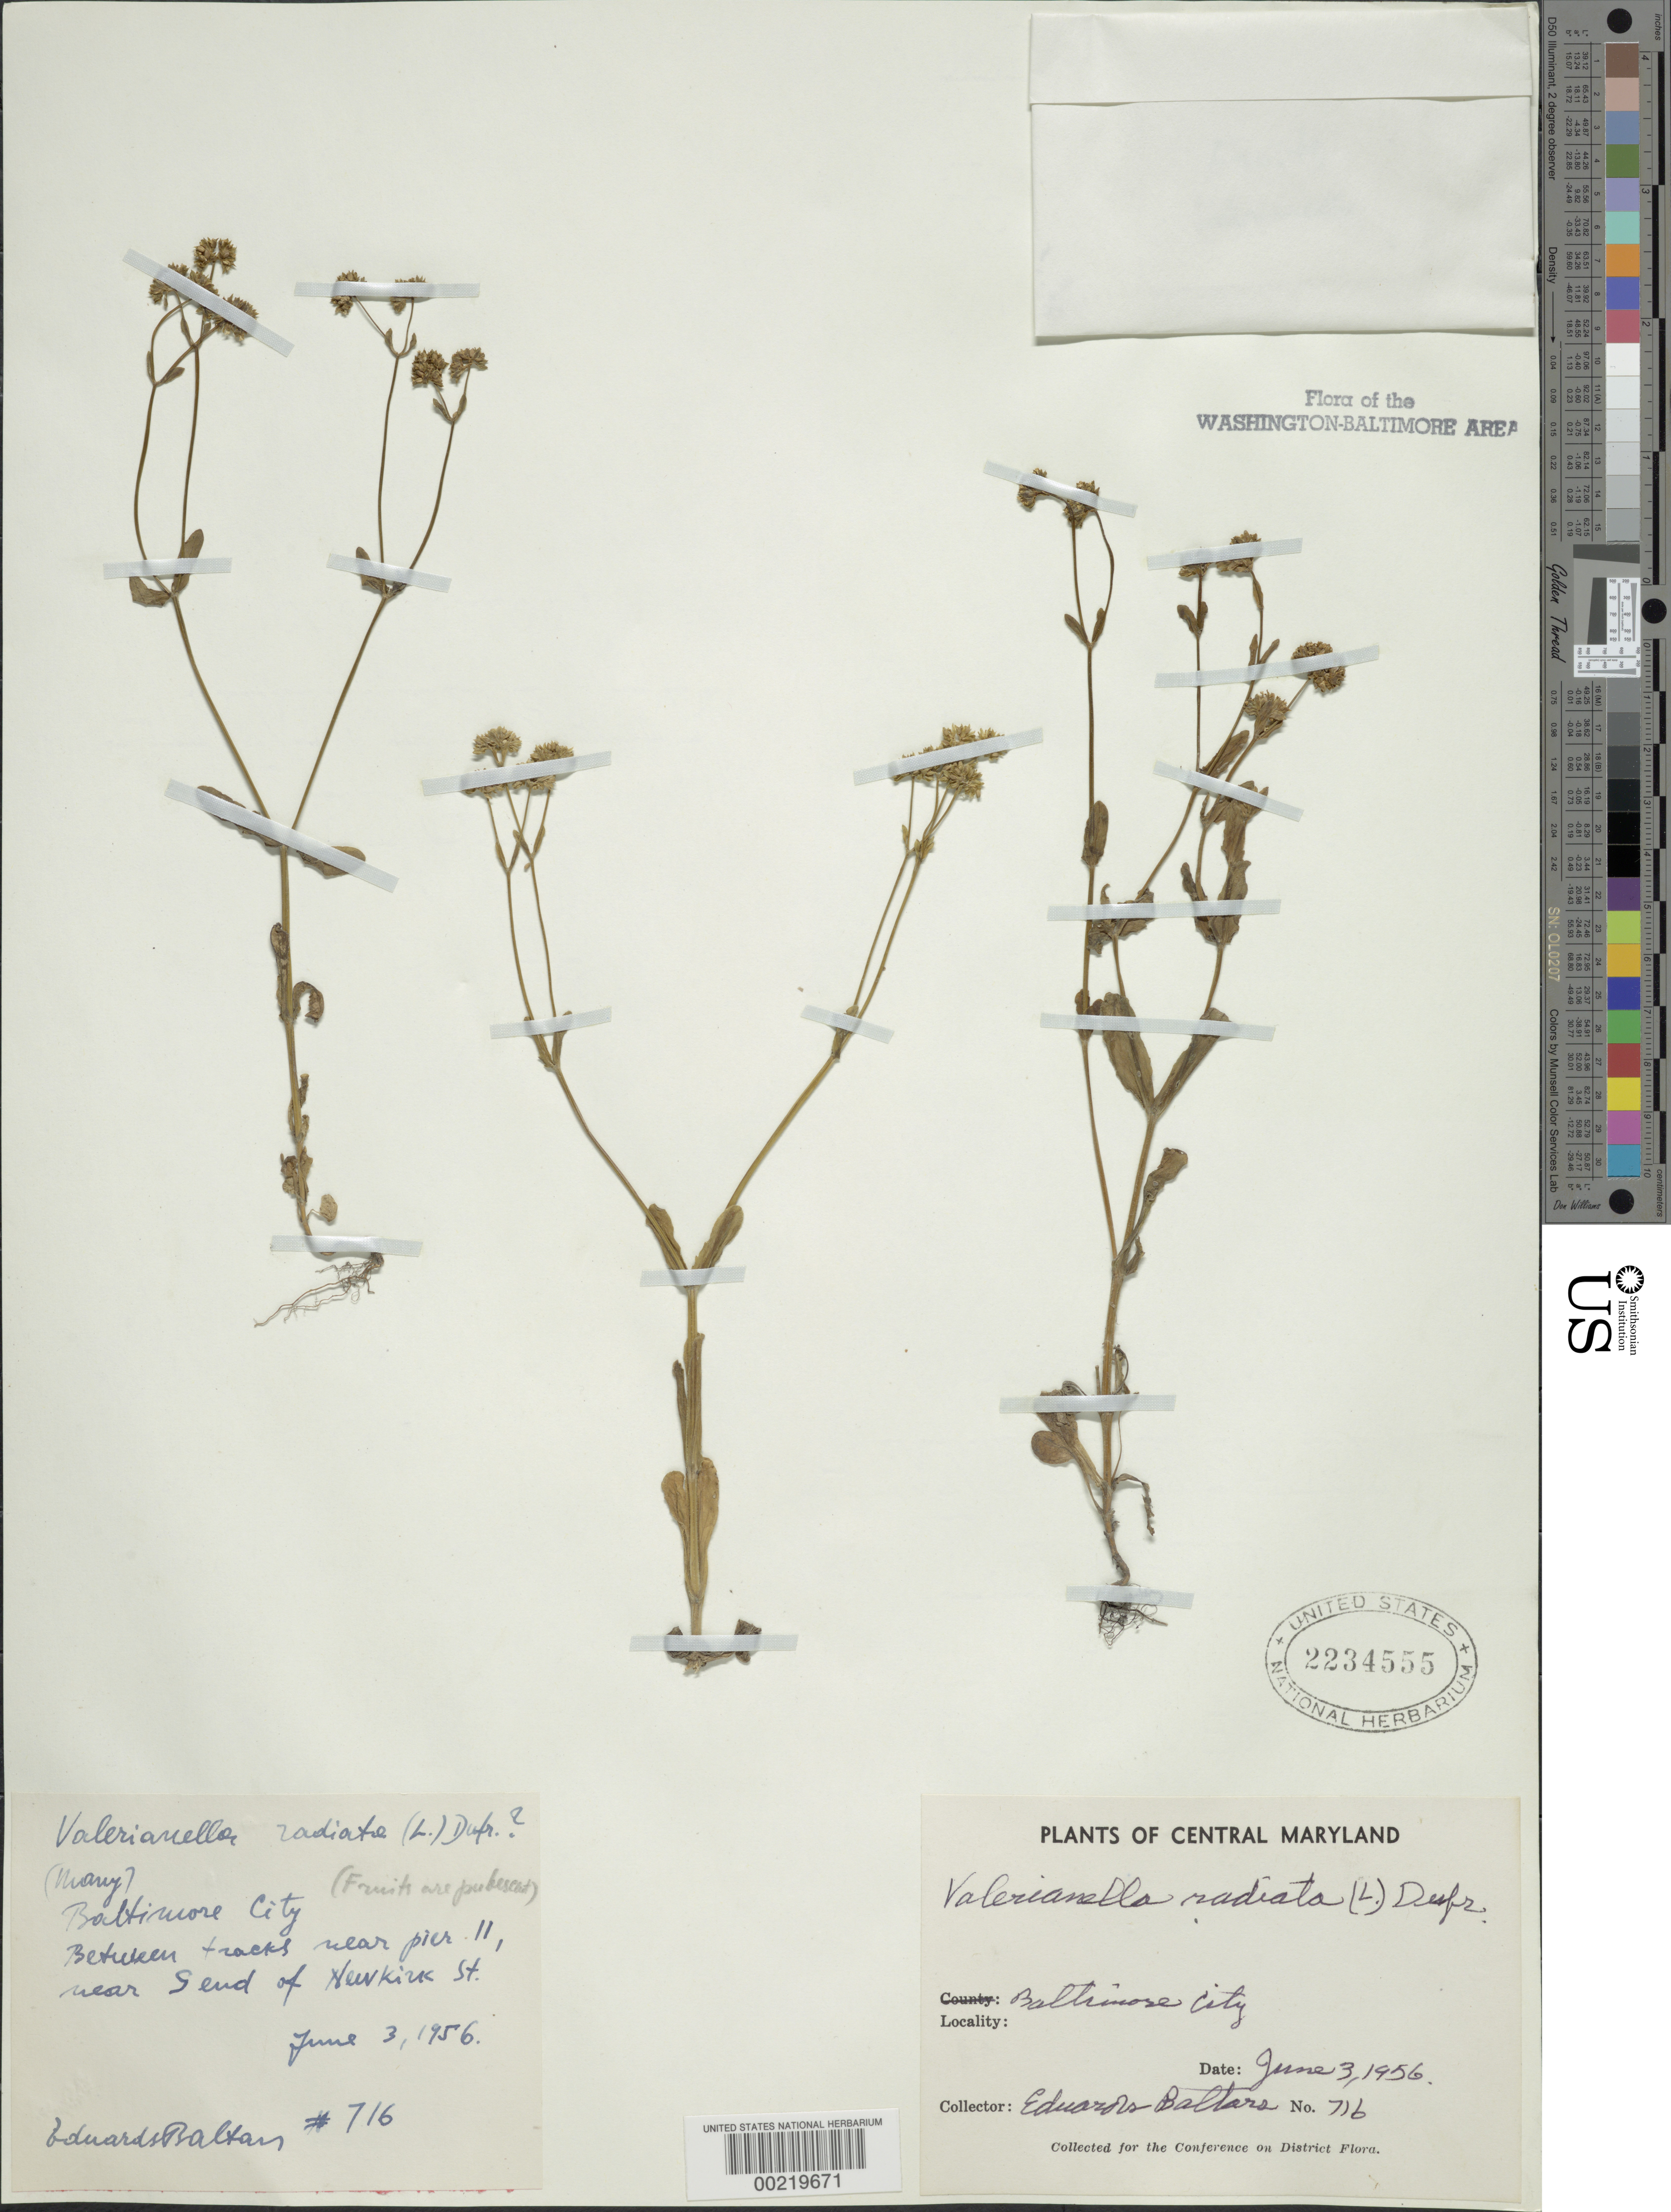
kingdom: Plantae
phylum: Tracheophyta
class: Magnoliopsida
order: Dipsacales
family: Caprifoliaceae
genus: Valerianella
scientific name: Valerianella radiata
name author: (L.) Dufr.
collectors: E. Baltars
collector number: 716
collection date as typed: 03 Jun 1956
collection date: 1956-06-03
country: United States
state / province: Maryland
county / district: City of Baltimore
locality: Baltimore City, near Pier 11, near S end of Newkirk St.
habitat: Between tracks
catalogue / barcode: US 2234555